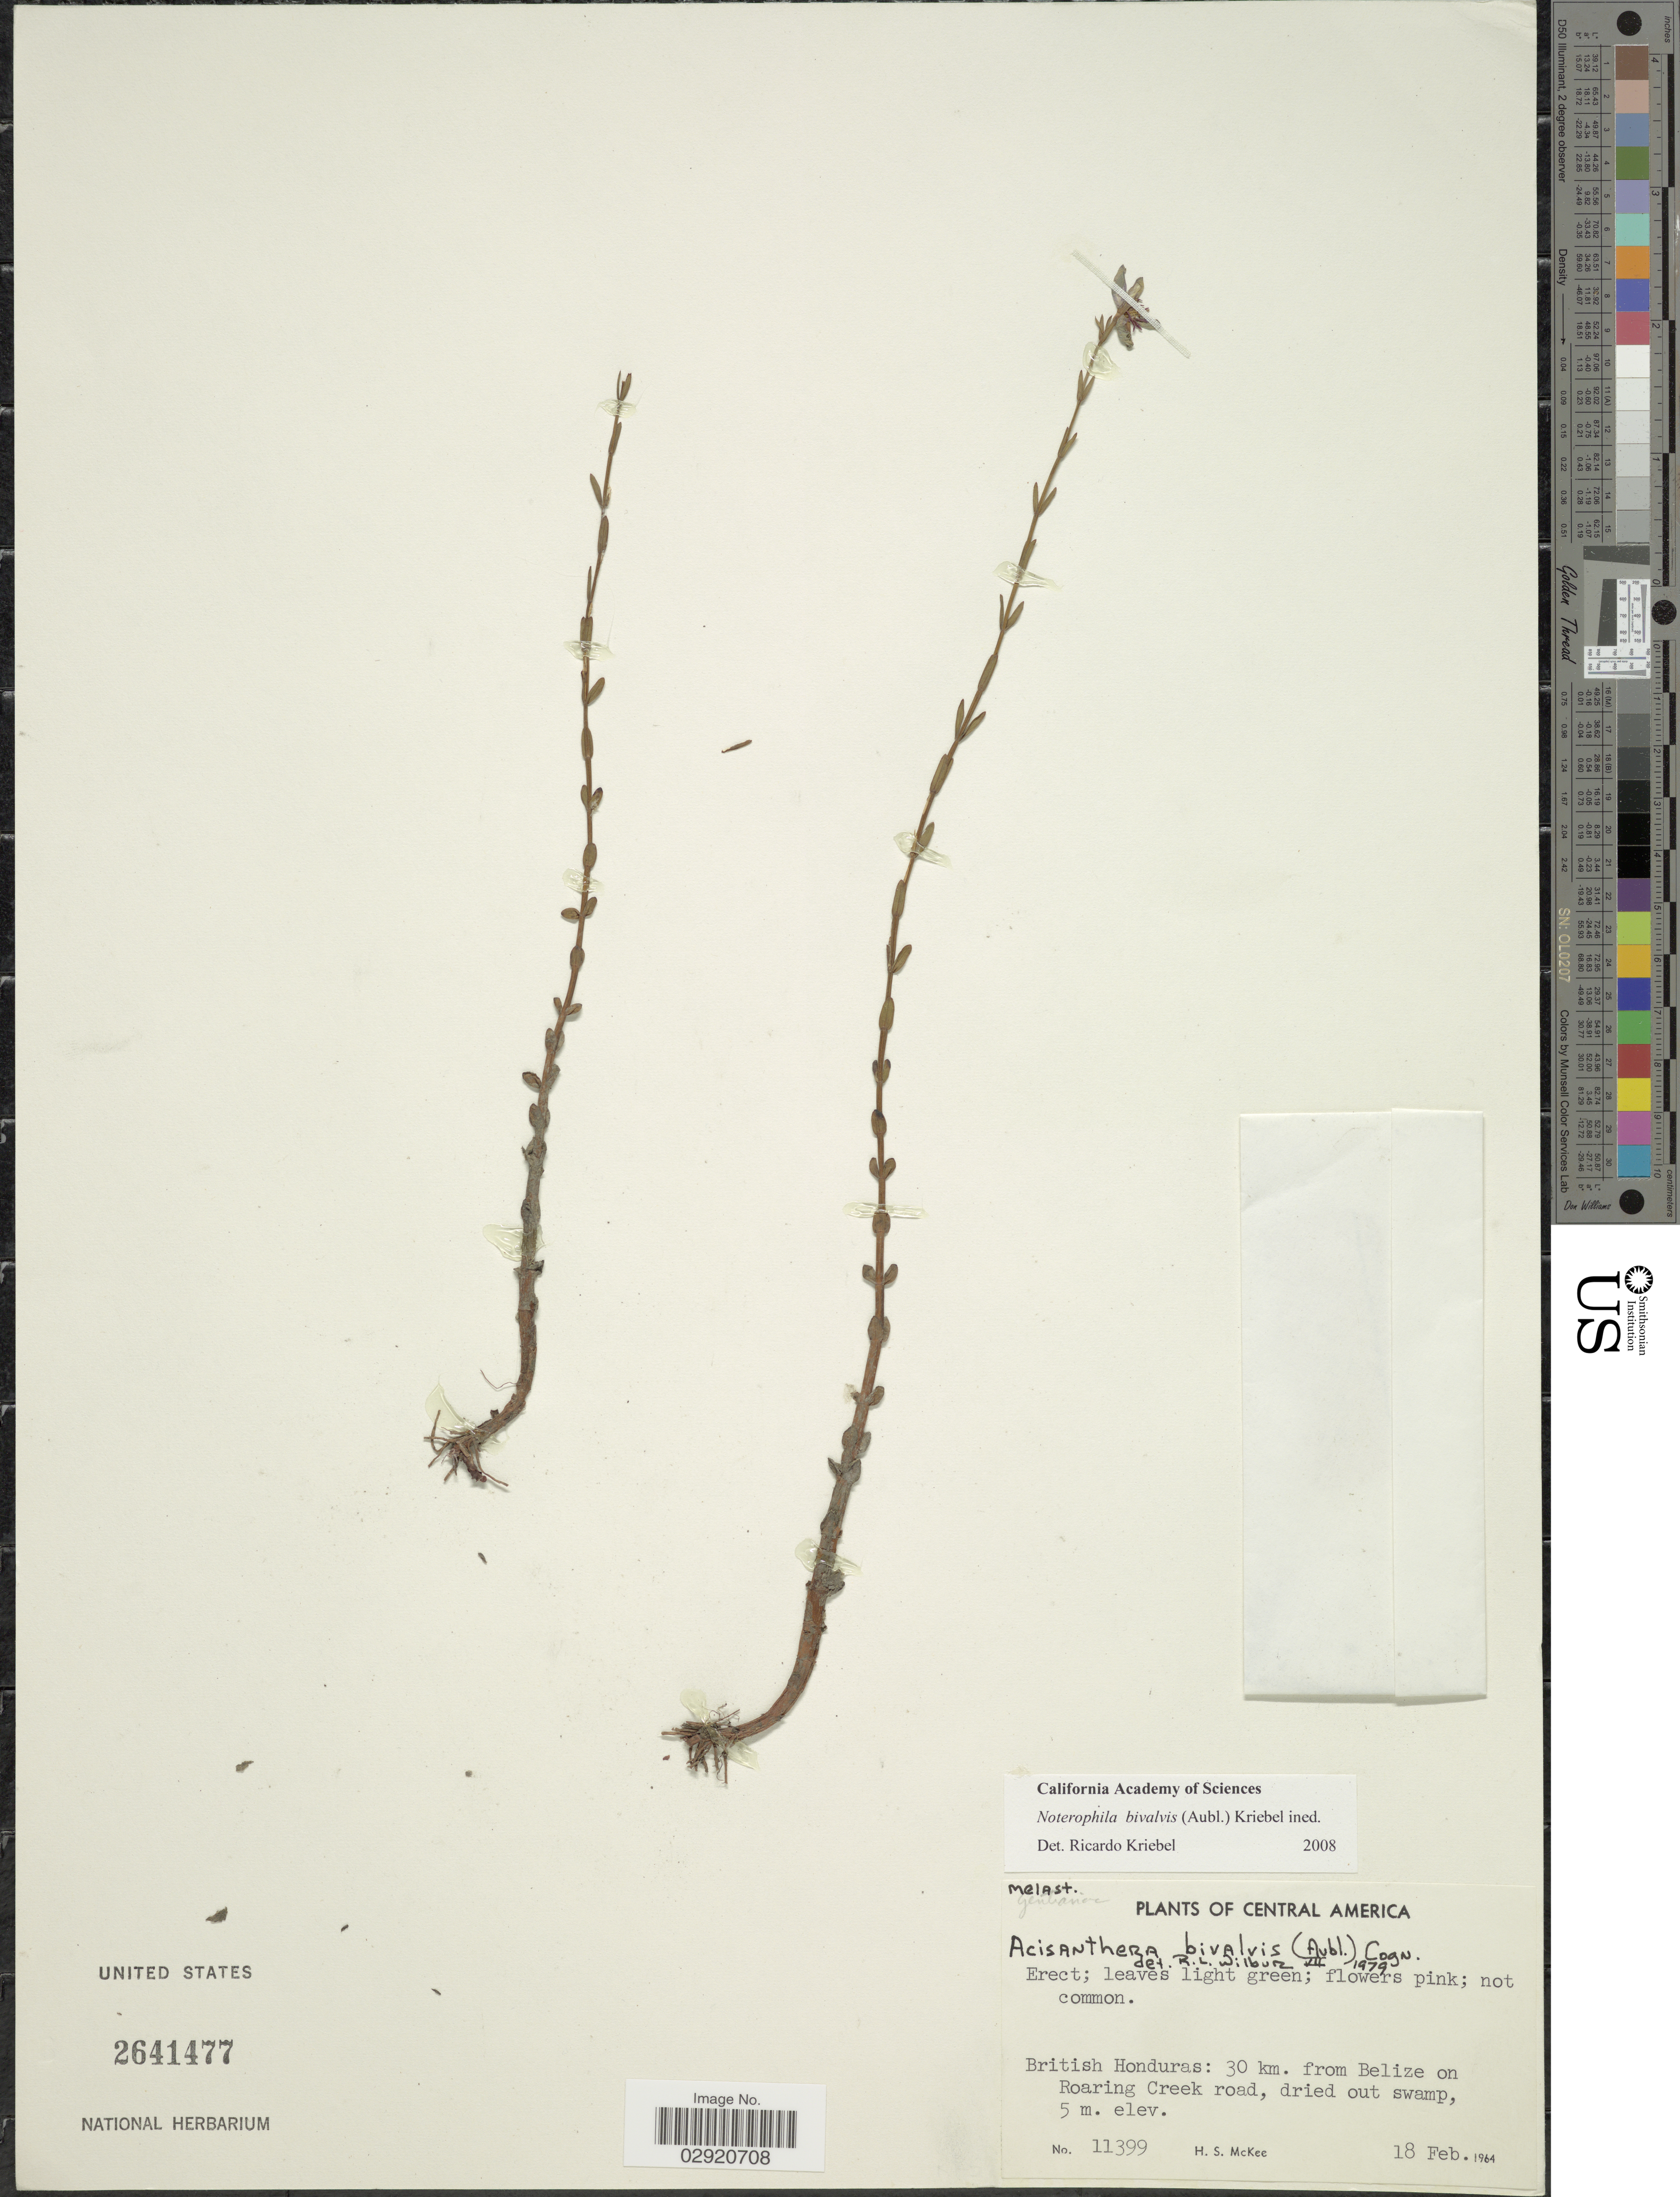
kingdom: Plantae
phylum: Tracheophyta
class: Magnoliopsida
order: Myrtales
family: Melastomataceae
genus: Noterophila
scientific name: Noterophila bivalvis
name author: (Aubl.) Kriebel & M.J. Rocha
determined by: Nunes da Silva, Diego, (RB), Jardim Botanico do Rio de Janeiro - Herbario (BRAZIL)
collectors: H. S. McKee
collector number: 11399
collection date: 1964-02-18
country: Belize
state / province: Belize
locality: British Honduras: 30 km. from Belize on Roaring Creek road.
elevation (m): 5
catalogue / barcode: US 2641477